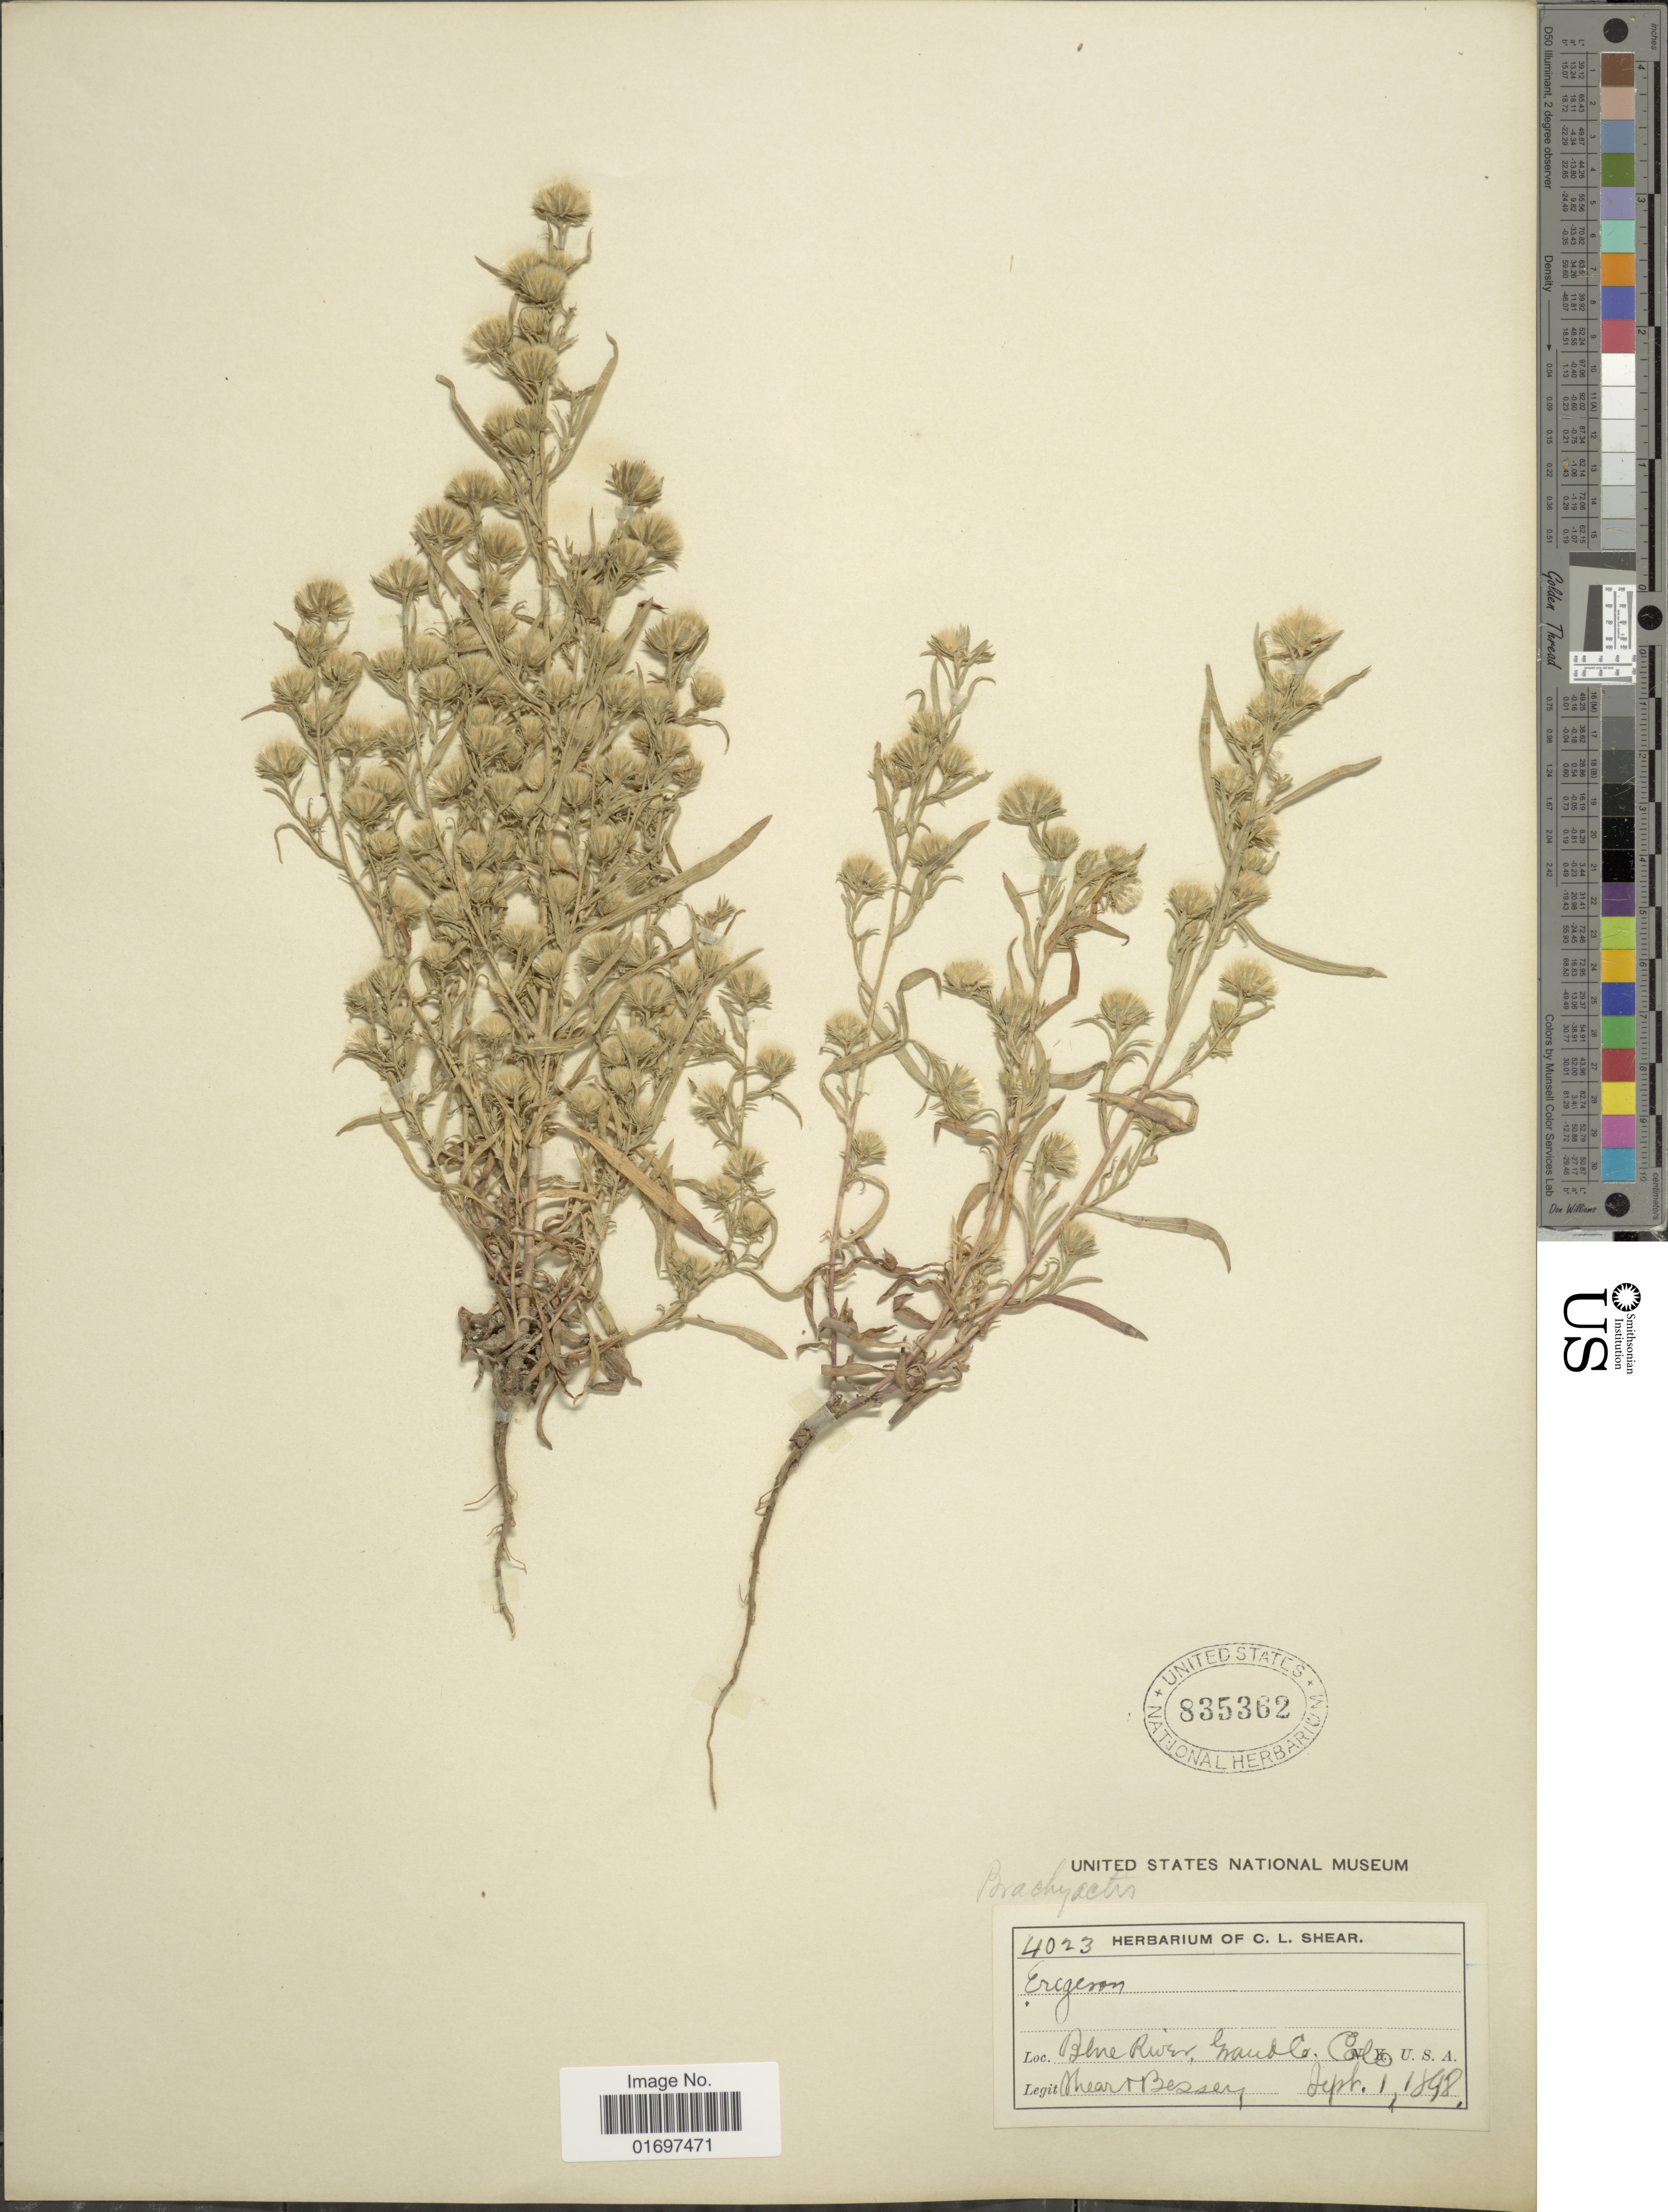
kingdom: Plantae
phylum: Tracheophyta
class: Magnoliopsida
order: Asterales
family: Asteraceae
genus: Symphyotrichum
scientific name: Symphyotrichum ciliatum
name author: (Ledeb.) G.L. Nesom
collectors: -- Mearns & -. Bessey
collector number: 4023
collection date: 1898-09-01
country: United States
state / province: Colorado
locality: Bene River, Grand Co.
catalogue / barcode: US 835362